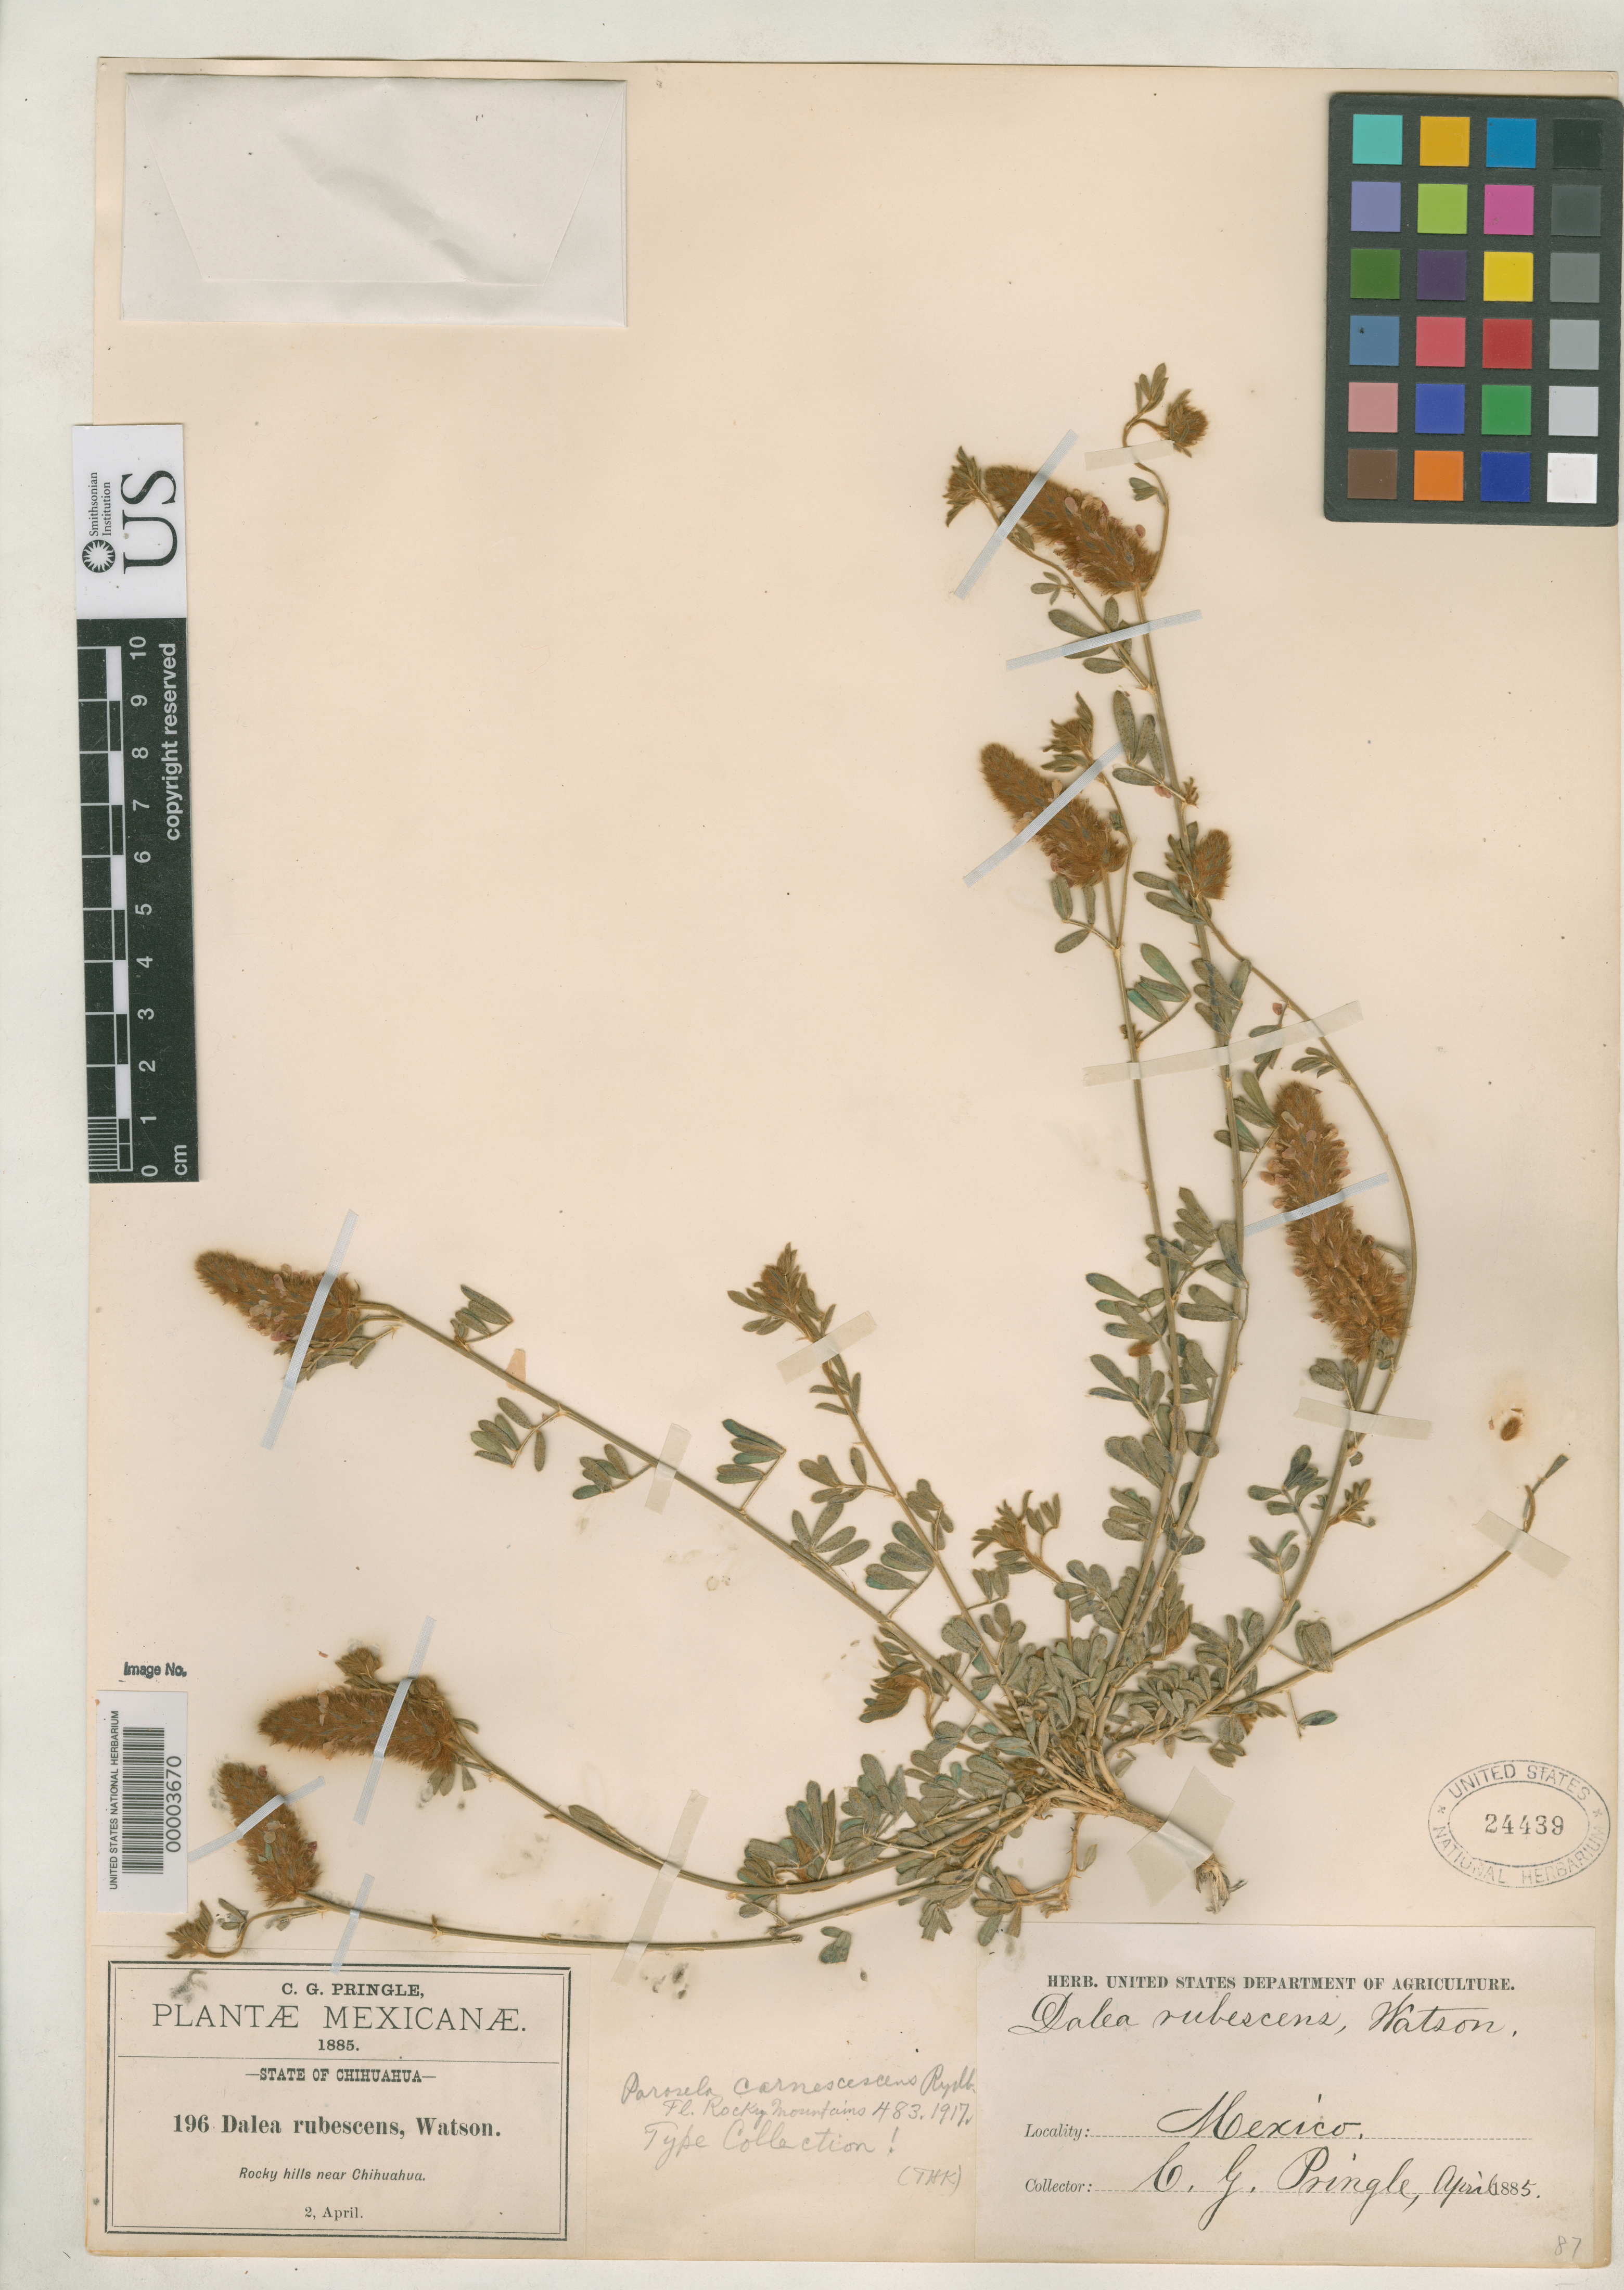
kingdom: Plantae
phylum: Tracheophyta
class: Magnoliopsida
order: Fabales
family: Fabaceae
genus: Parosela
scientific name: Parosela carnescens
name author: Rydb.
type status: Syntype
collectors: C. G. Pringle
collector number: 196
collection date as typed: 02 Apr 1885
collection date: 1885-04-02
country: Mexico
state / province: Chihuahua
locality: Near Chihuahua.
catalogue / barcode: US 24439